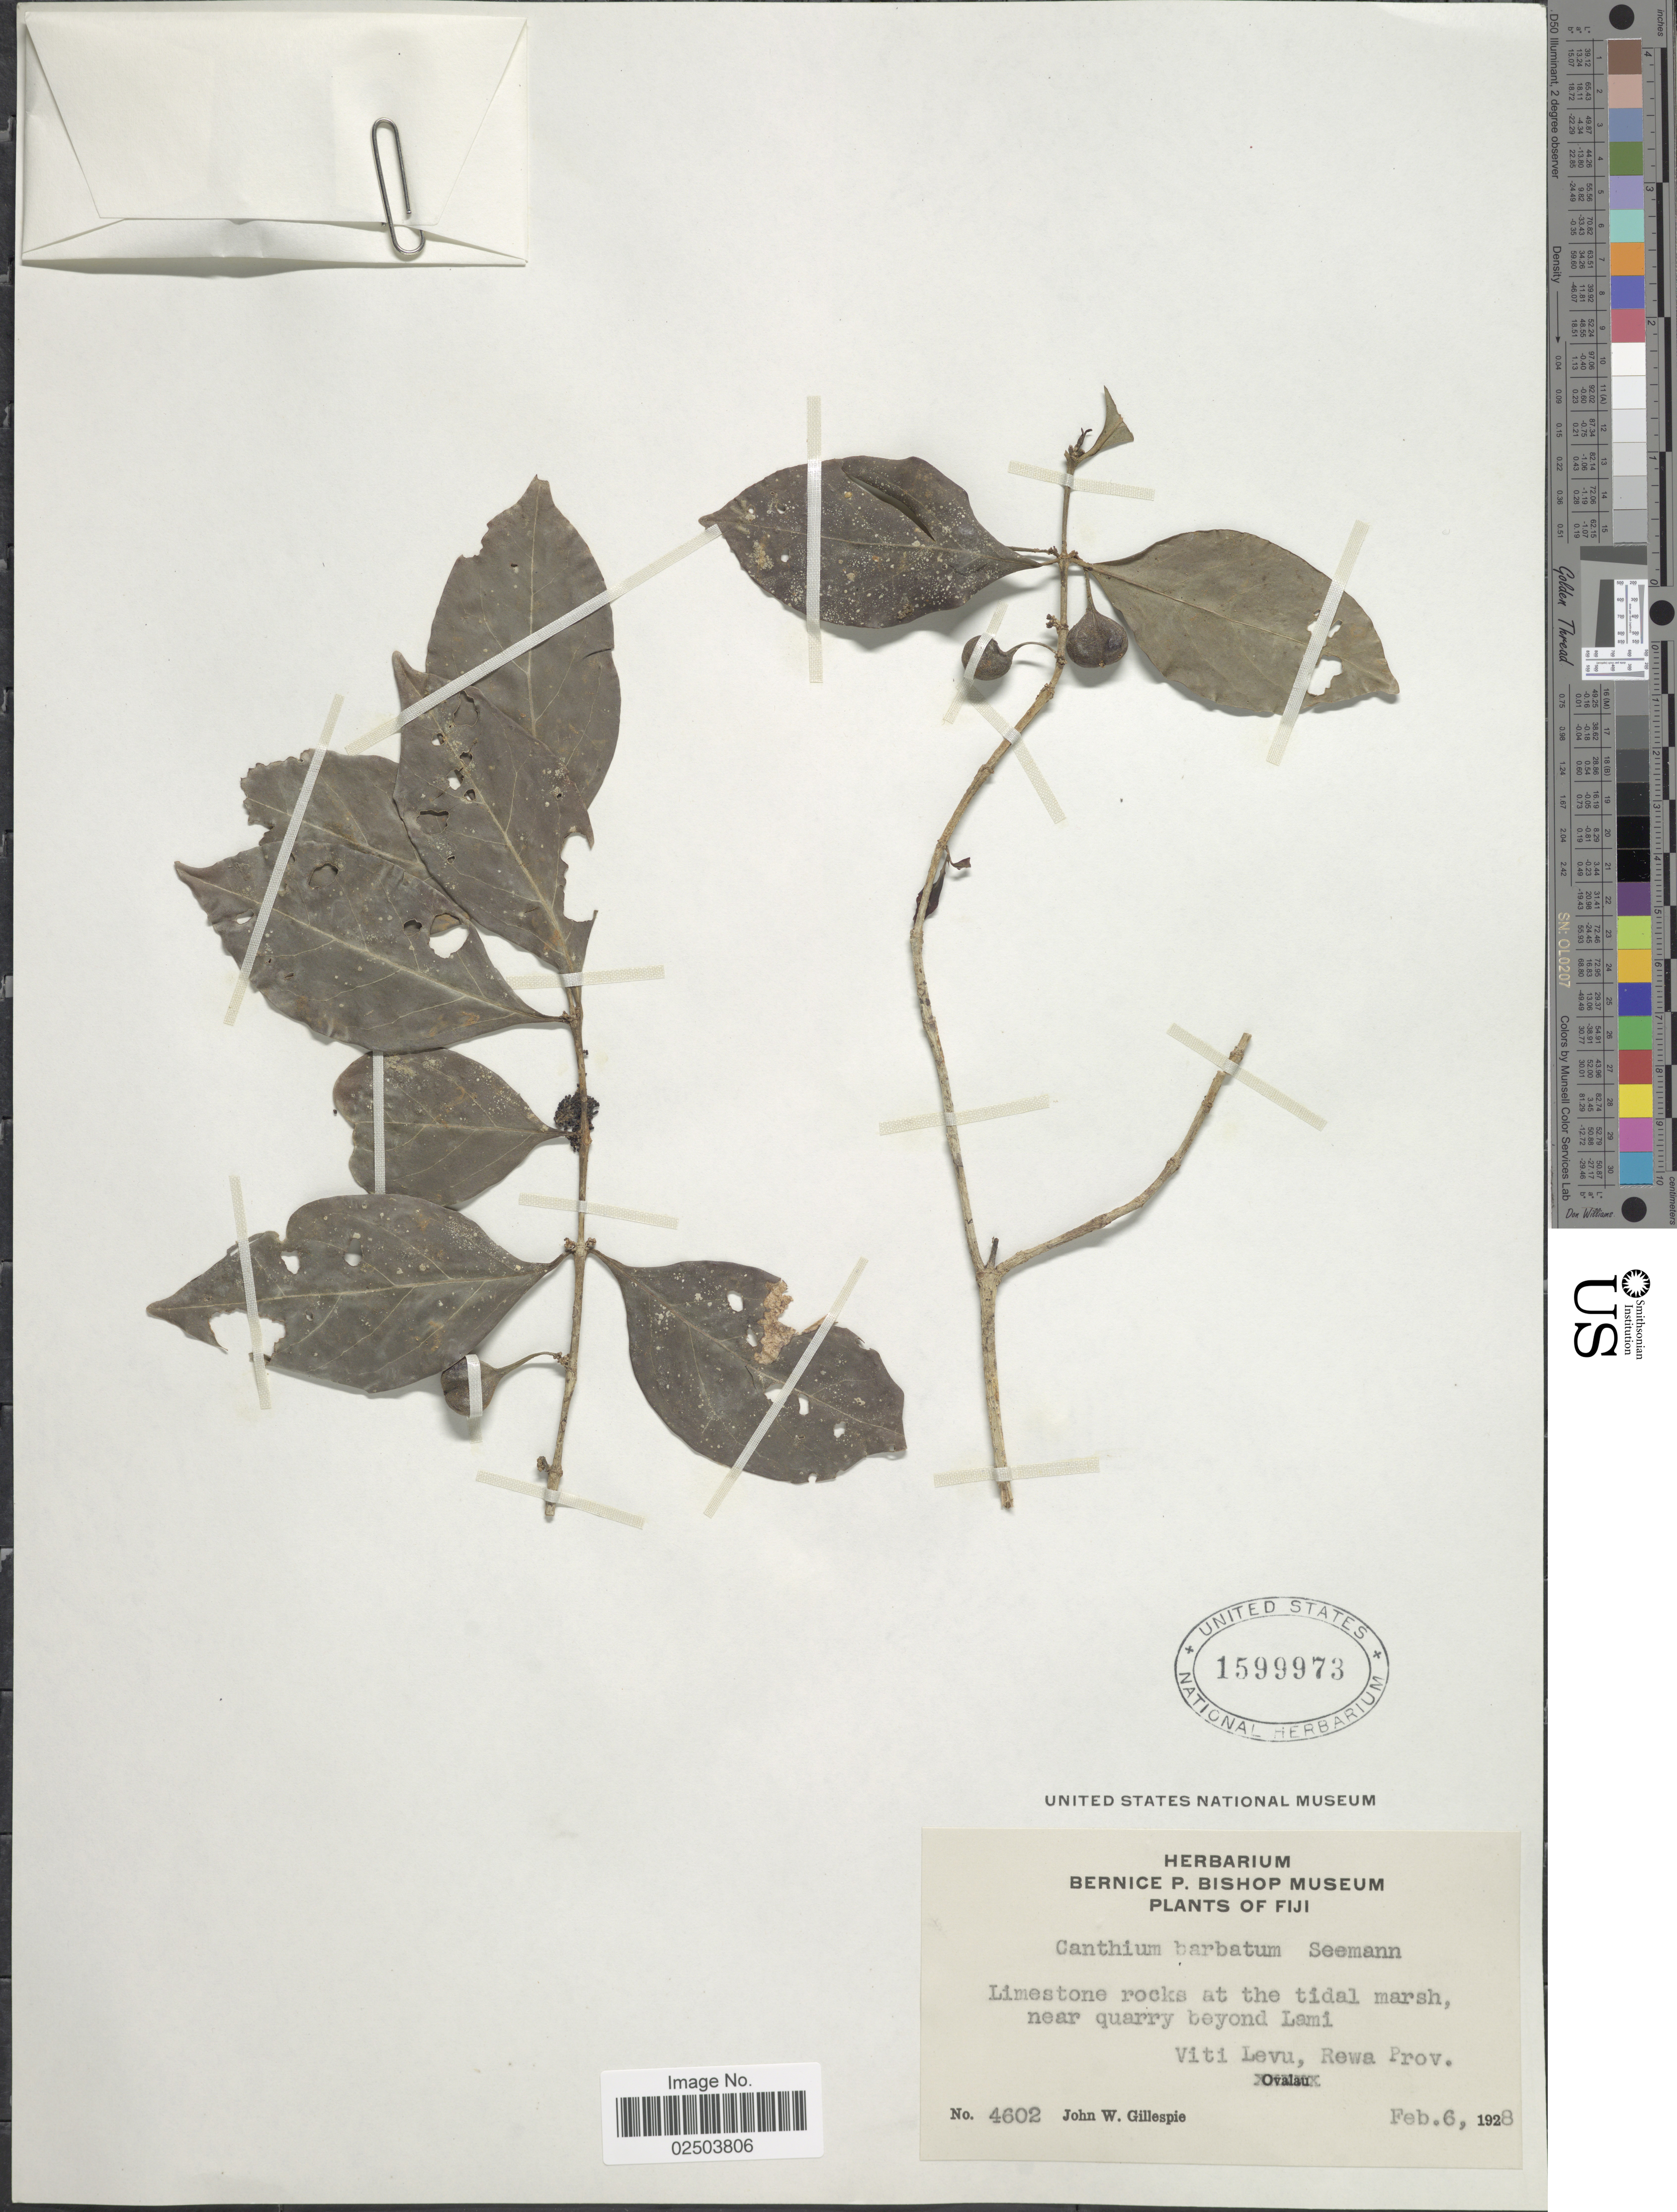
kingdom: Plantae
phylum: Tracheophyta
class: Magnoliopsida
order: Gentianales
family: Rubiaceae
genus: Cyclophyllum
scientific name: Cyclophyllum barbatum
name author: (G. Forst.) N. Hallé & J. Florence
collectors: J. W. Gillespie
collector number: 4602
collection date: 1928-02-06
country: Fiji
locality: Limestone rocks at tidal marsh, near quarry beyond Lami. Viti Levu, Rewa Prov.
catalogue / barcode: US 1599973